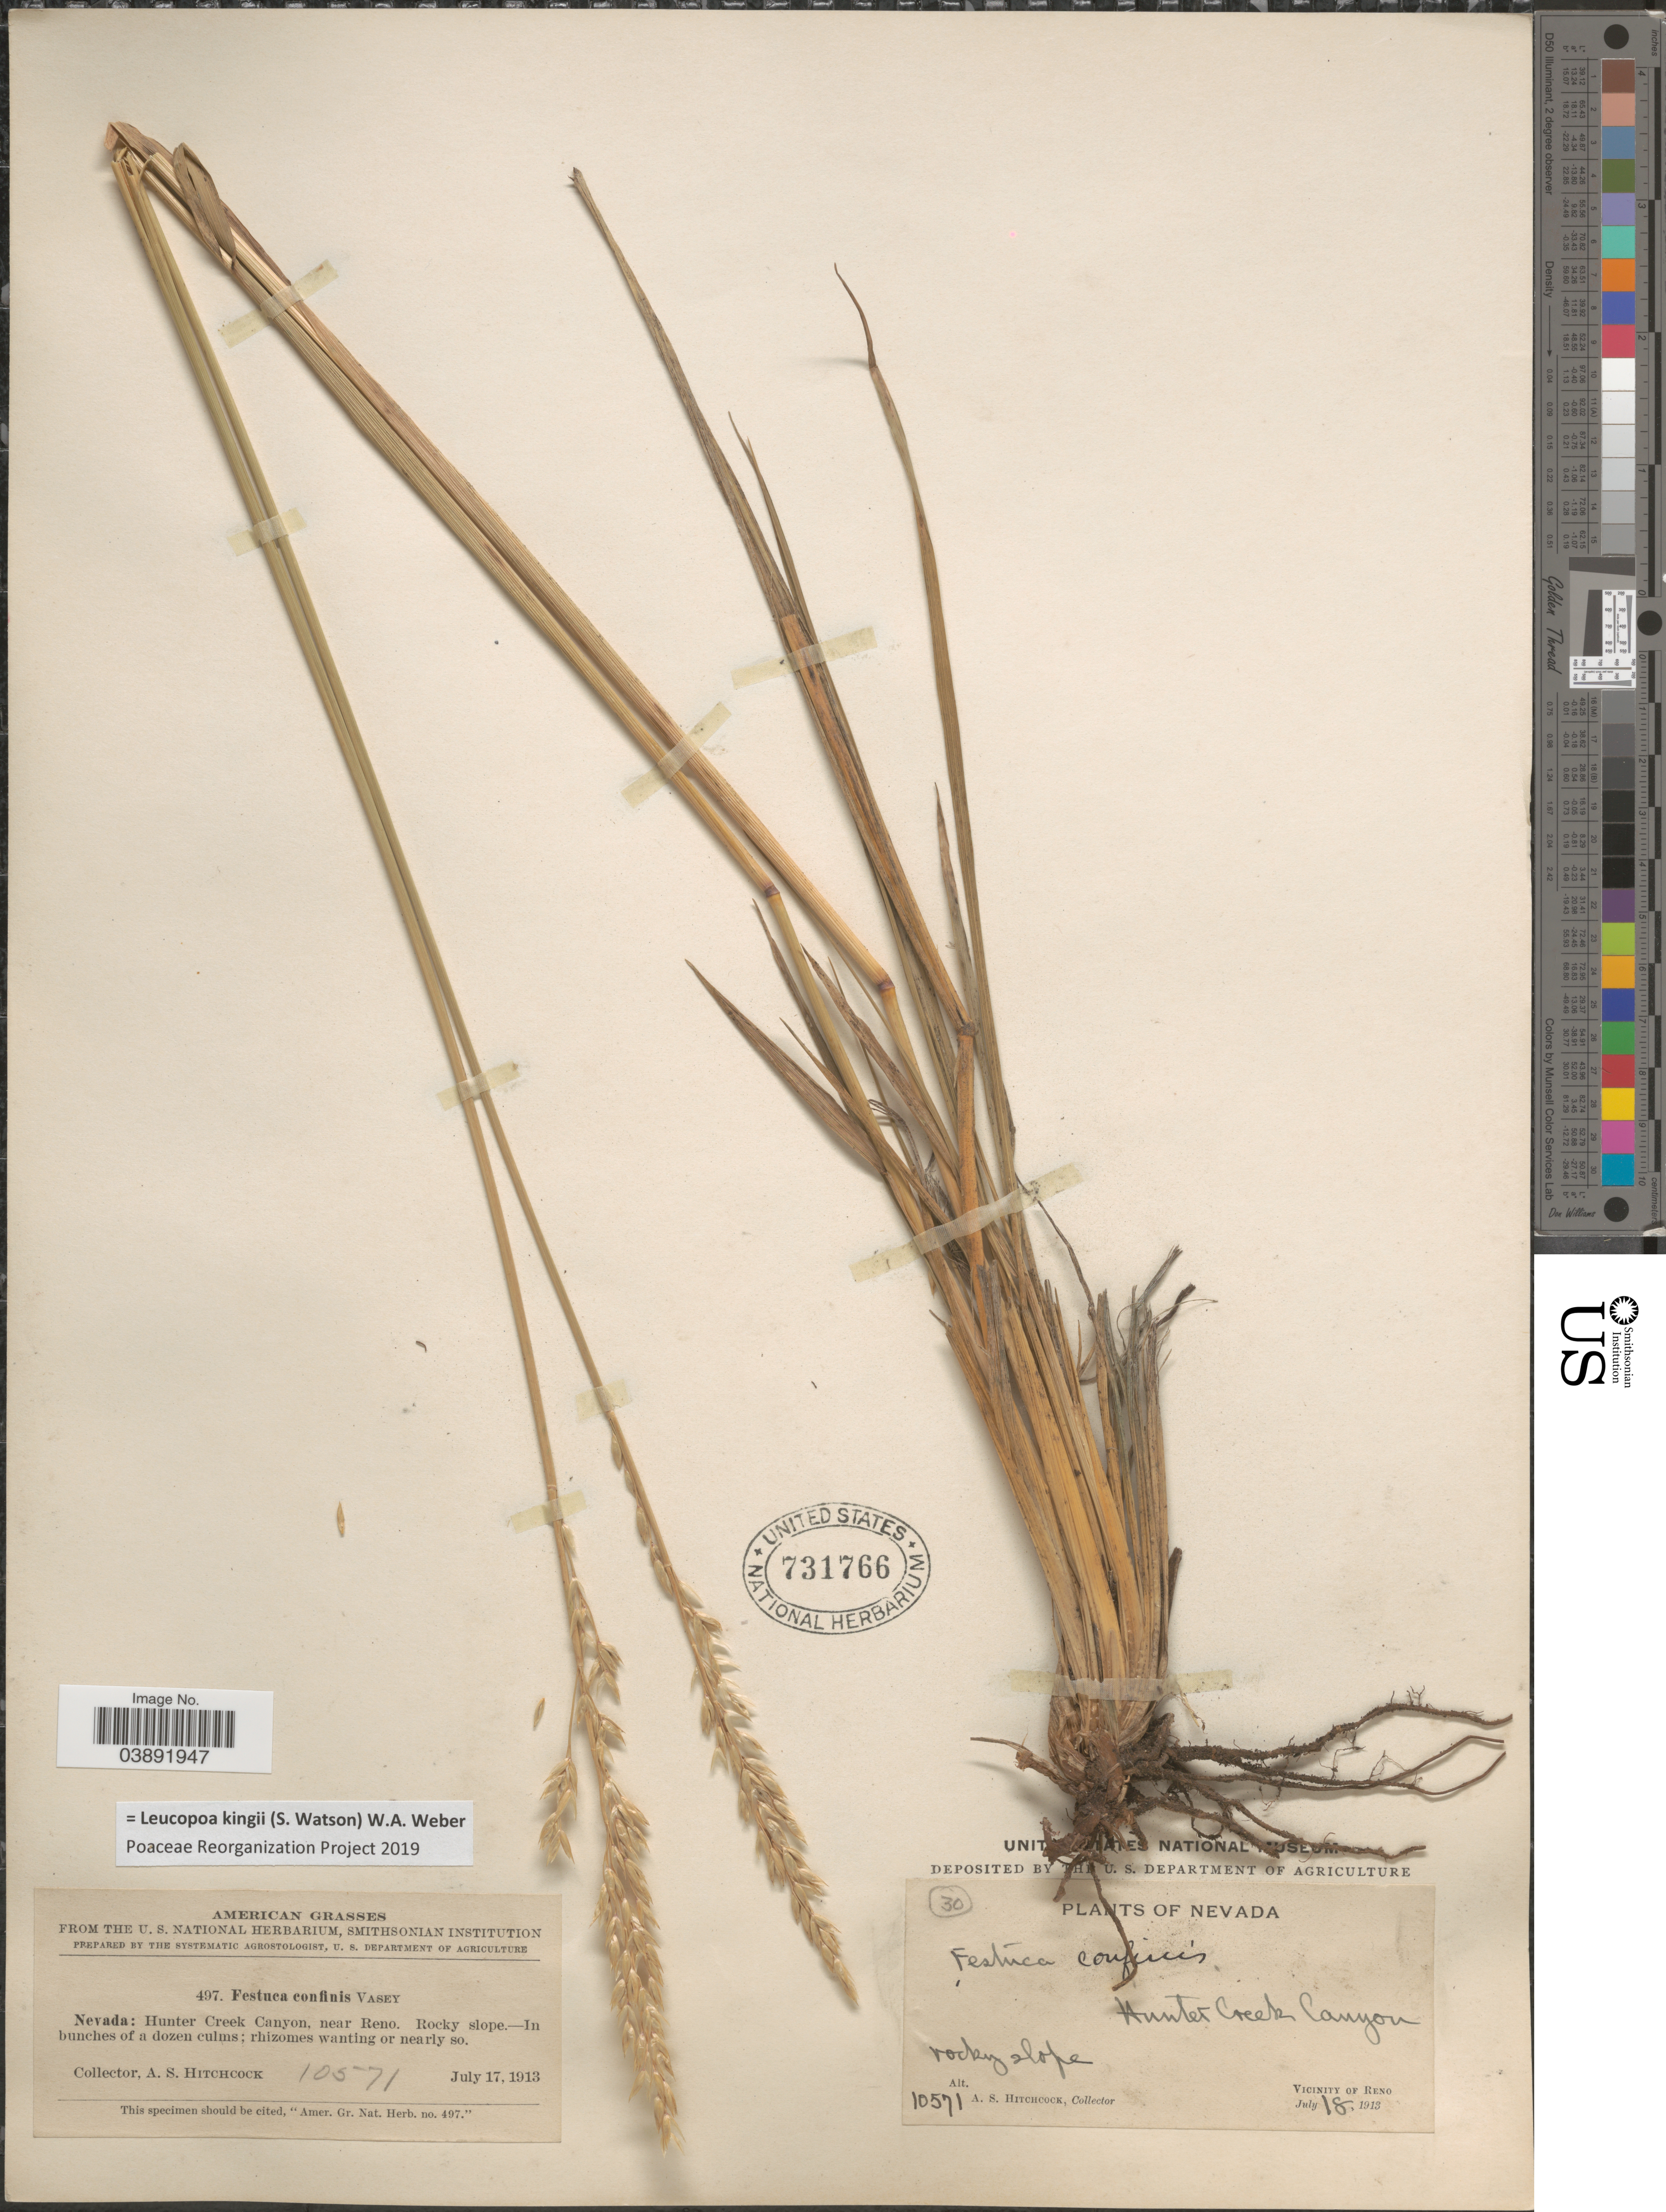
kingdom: Plantae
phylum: Tracheophyta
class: Liliopsida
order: Poales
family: Poaceae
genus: Hesperochloa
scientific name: Hesperochloa kingii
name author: (S. Watson) Rydb.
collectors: A. S. Hitchcock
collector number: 497/10571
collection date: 1913-07-17/1913-07-18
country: United States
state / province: Nevada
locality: Hunter Creek Canyon, near Reno.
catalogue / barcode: US 731766